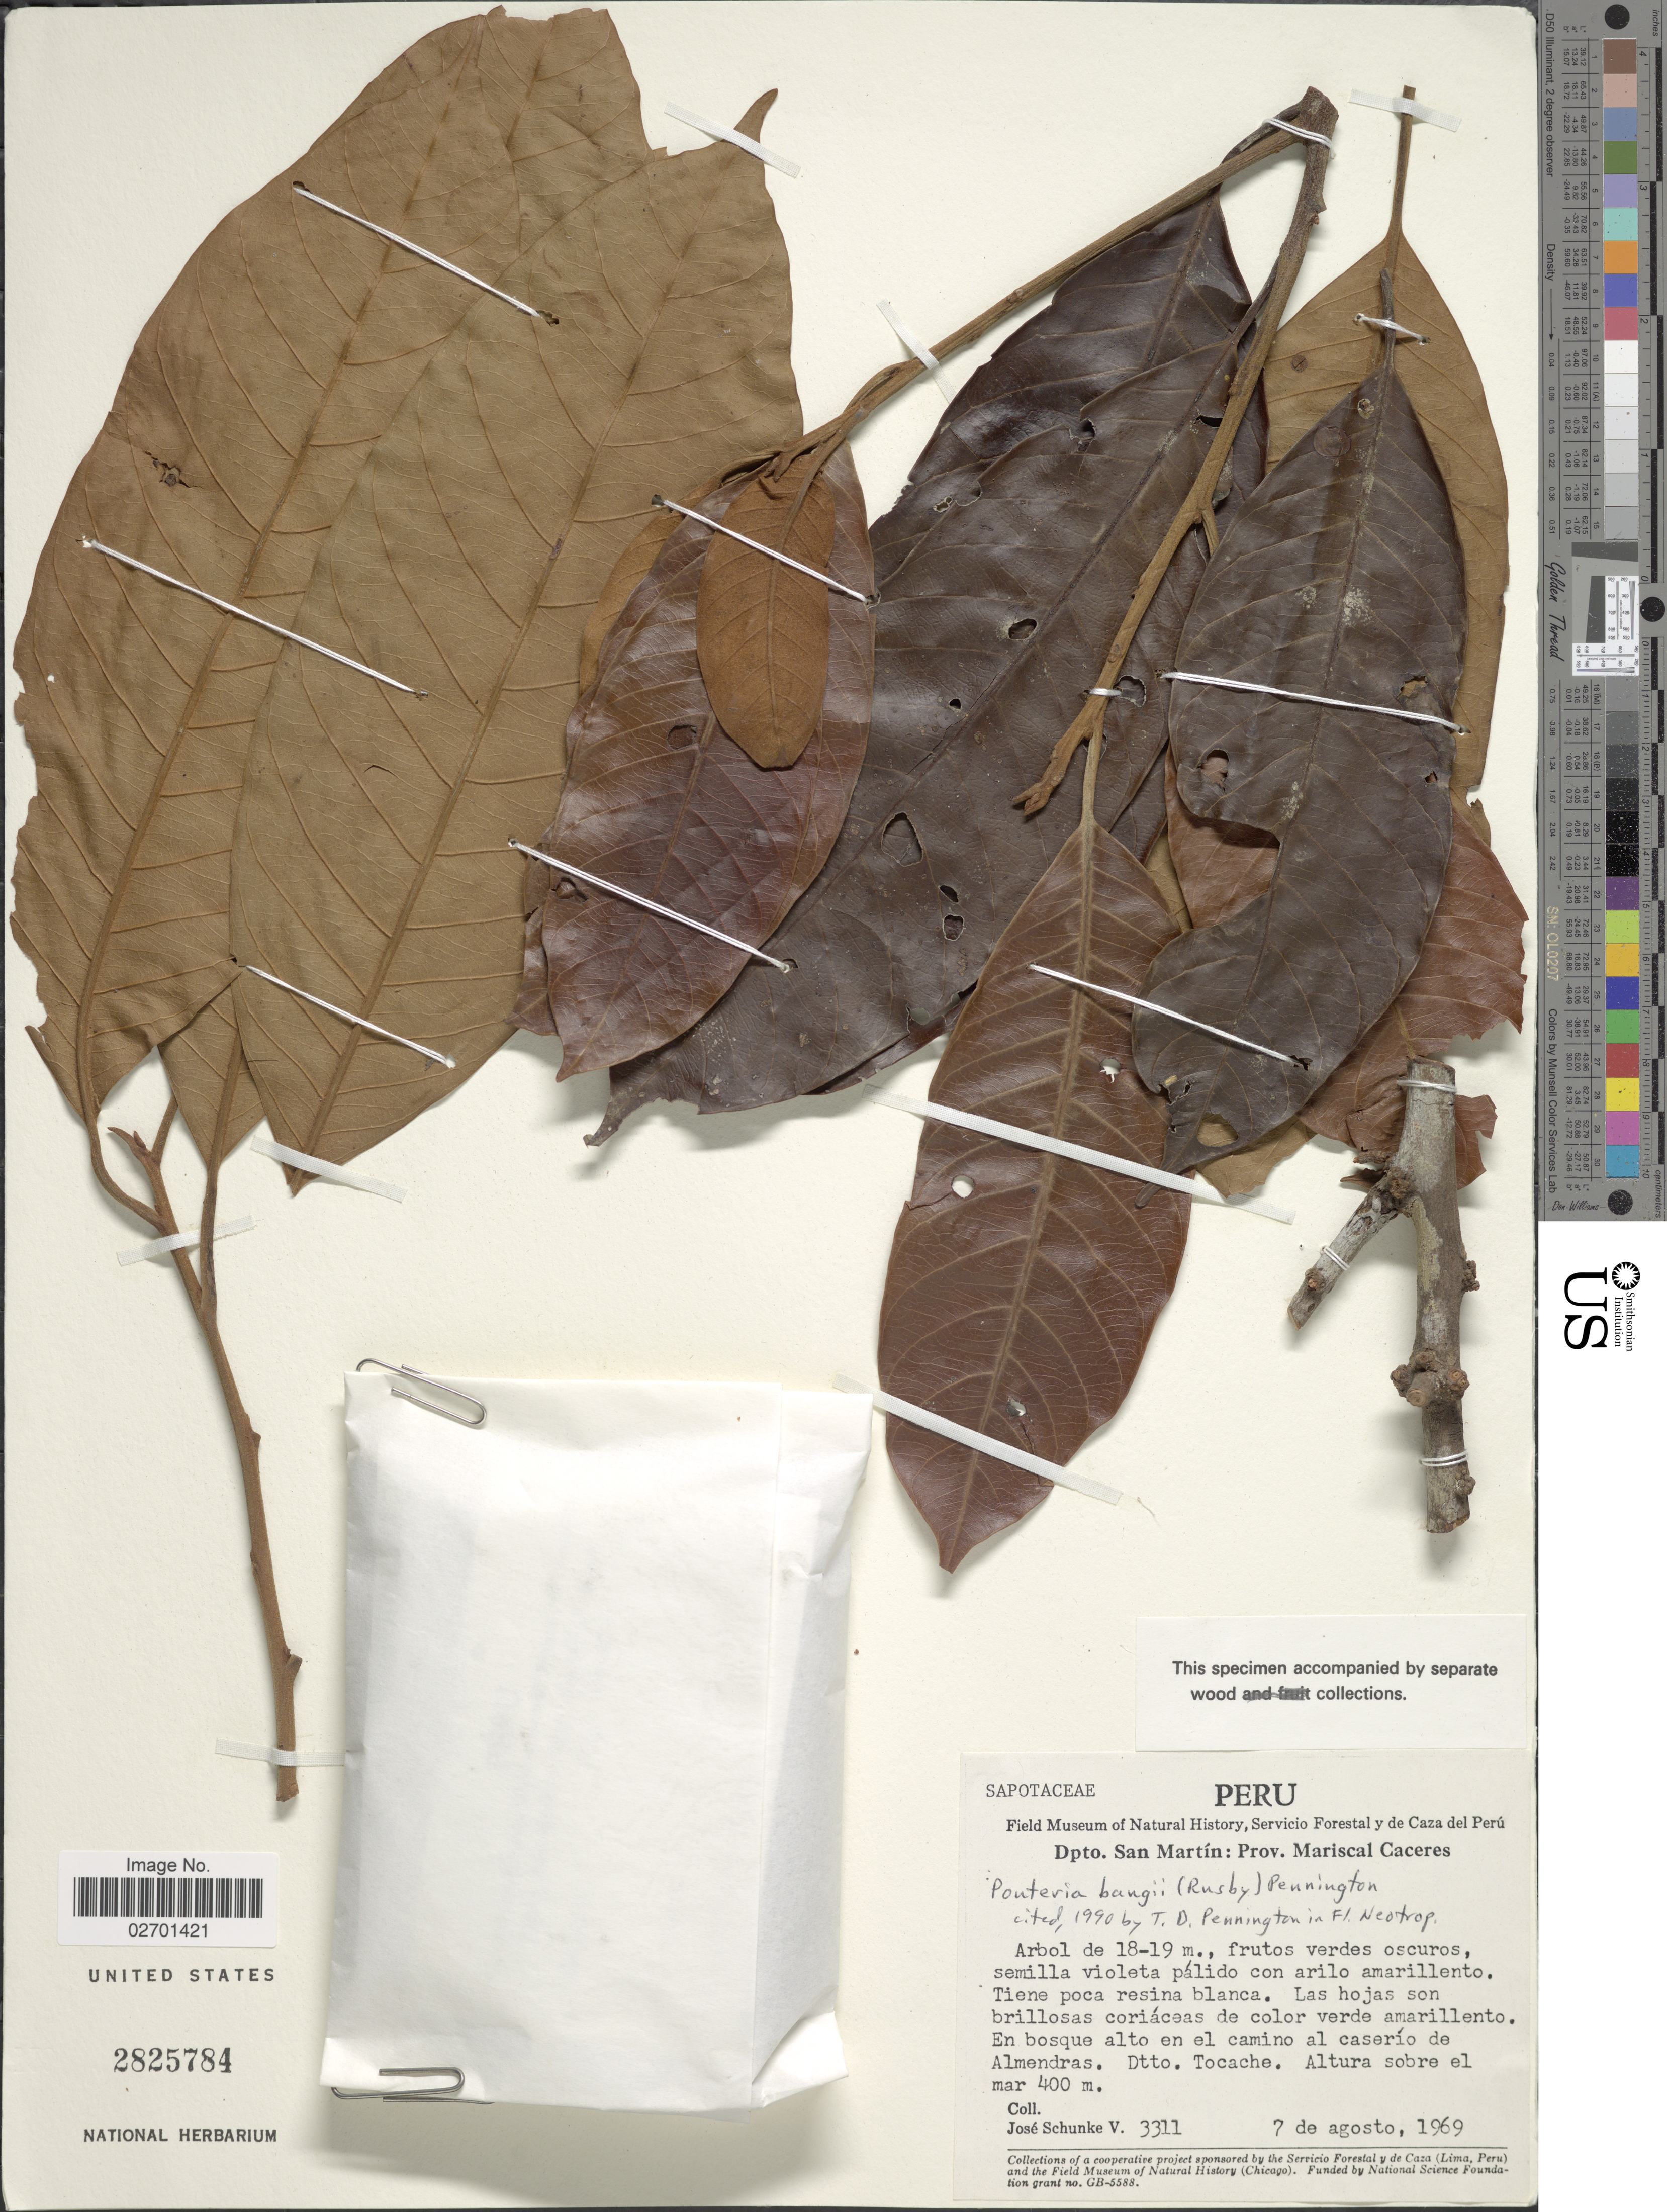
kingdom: Plantae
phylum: Tracheophyta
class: Magnoliopsida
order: Ericales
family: Sapotaceae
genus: Pouteria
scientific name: Pouteria bangii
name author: (Rusby) T.D. Penn.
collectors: J. Schunke Vigo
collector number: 3311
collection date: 1969-08-07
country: Peru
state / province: San Martín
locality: Prov. Mariscal Caceres, en bosque alto en el camino al caserio de Almendras, Dtto. Tocache.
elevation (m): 400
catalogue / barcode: US 2825784